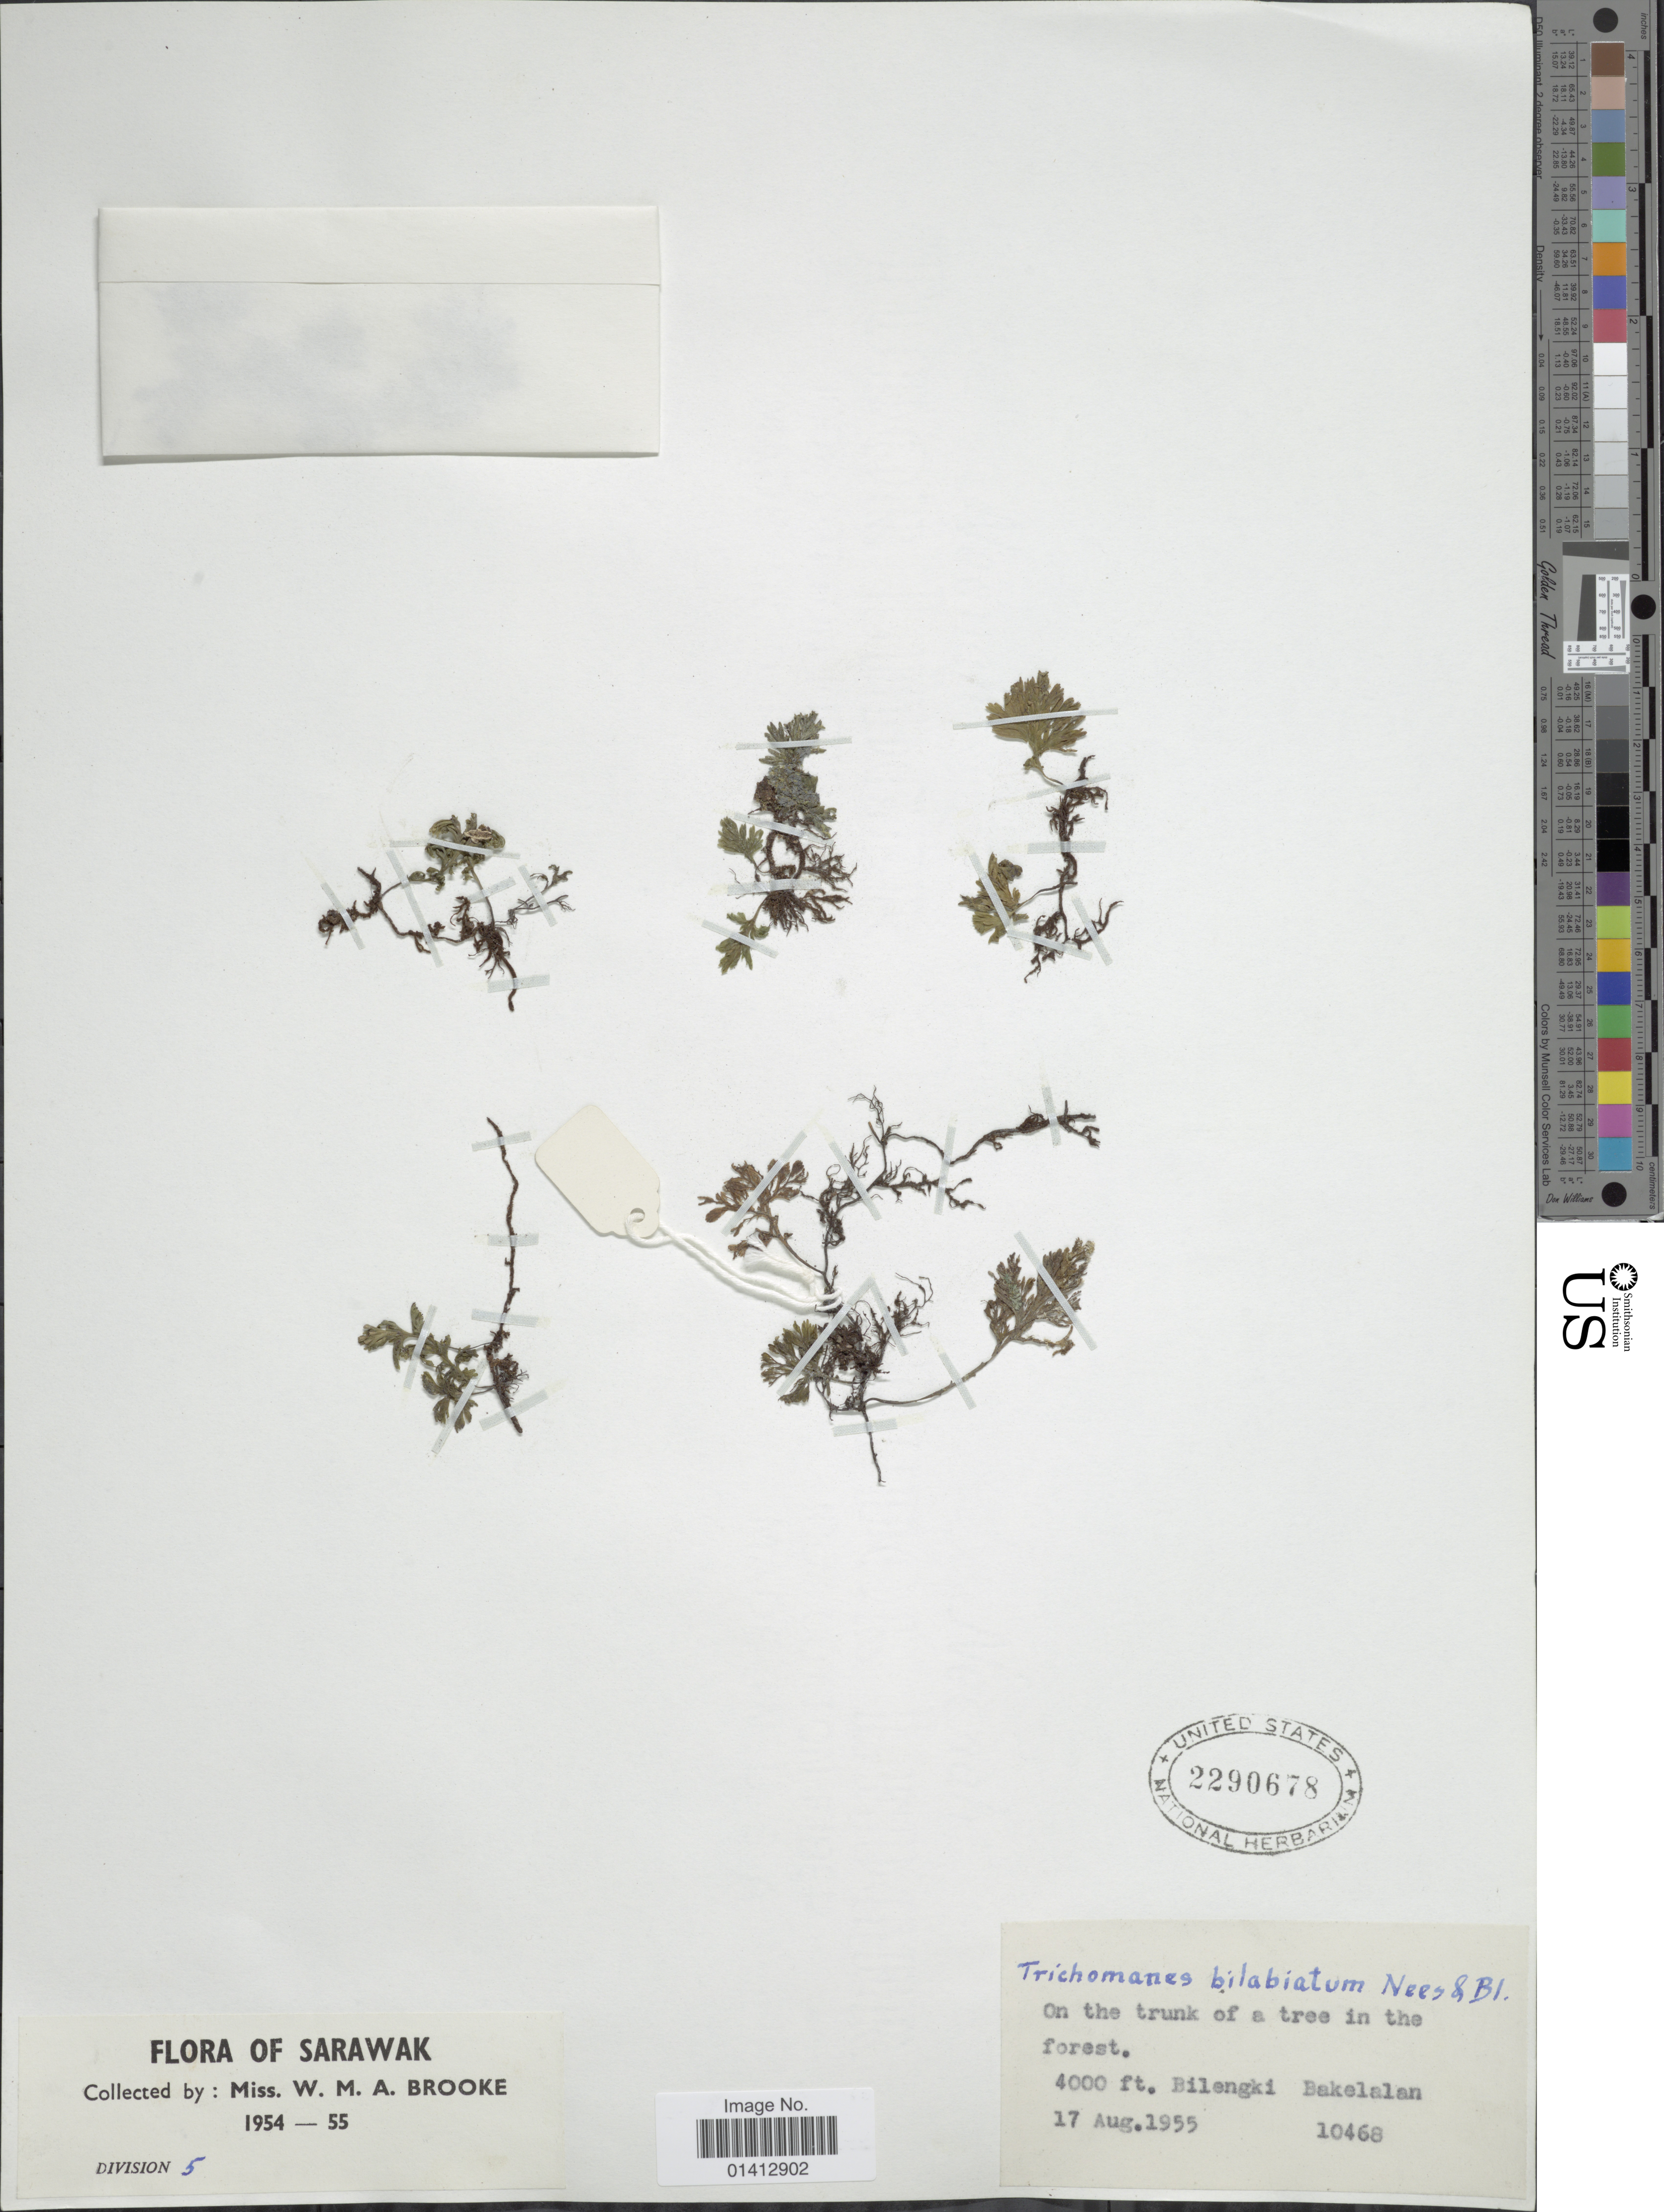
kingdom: Plantae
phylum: Tracheophyta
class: Polypodiopsida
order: Hymenophyllales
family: Hymenophyllaceae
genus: Crepidomanes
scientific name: Crepidomanes bilabiatum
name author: (Nees ex Blume) Copel.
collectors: W. Brooke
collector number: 10468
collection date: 1955-08-17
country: Malaysia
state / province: Sarawak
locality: Bilengki Bakelan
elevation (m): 1219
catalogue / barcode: US 2290678